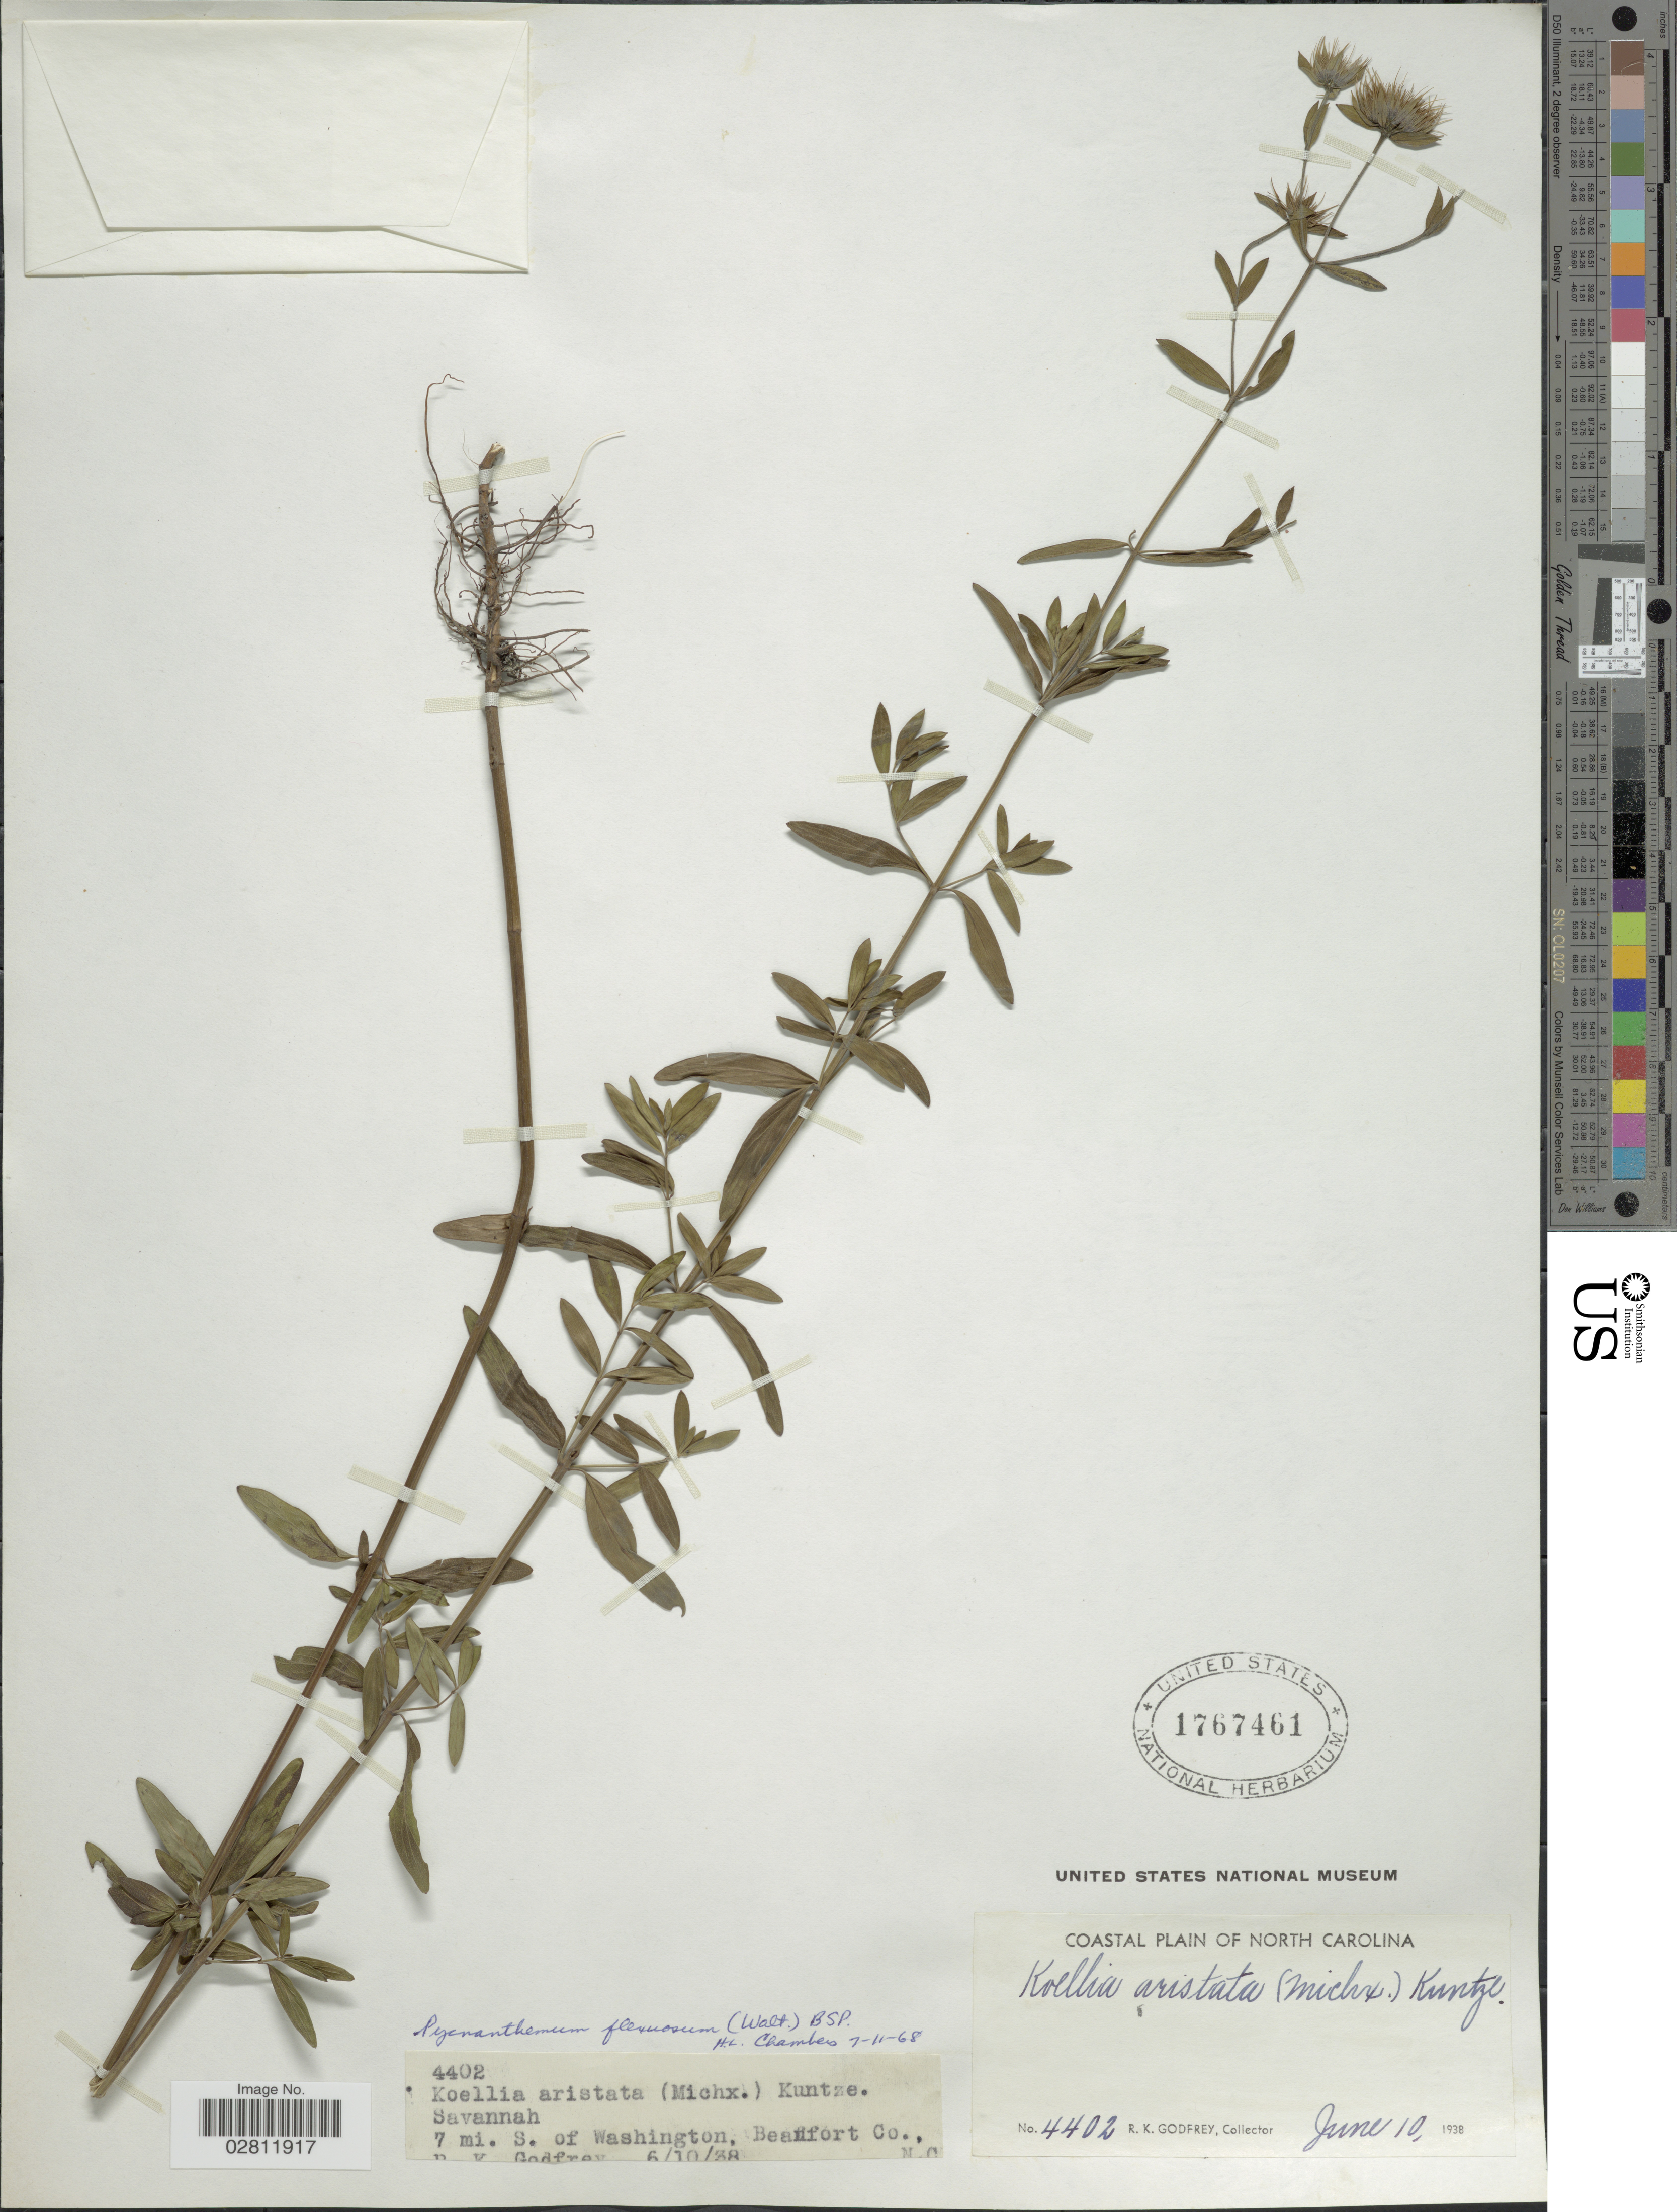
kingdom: Plantae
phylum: Tracheophyta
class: Magnoliopsida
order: Lamiales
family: Lamiaceae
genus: Pycnanthemum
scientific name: Pycnanthemum flexuosum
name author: (Walter) Britton, Stearns & Poggenb.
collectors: R. K. Godfrey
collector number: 4402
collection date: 1938-06-10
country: United States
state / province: North Carolina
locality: Coastal plain of North Carolina. 7 mi. S. of Washington, Beaufort Co.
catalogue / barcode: US 1767461